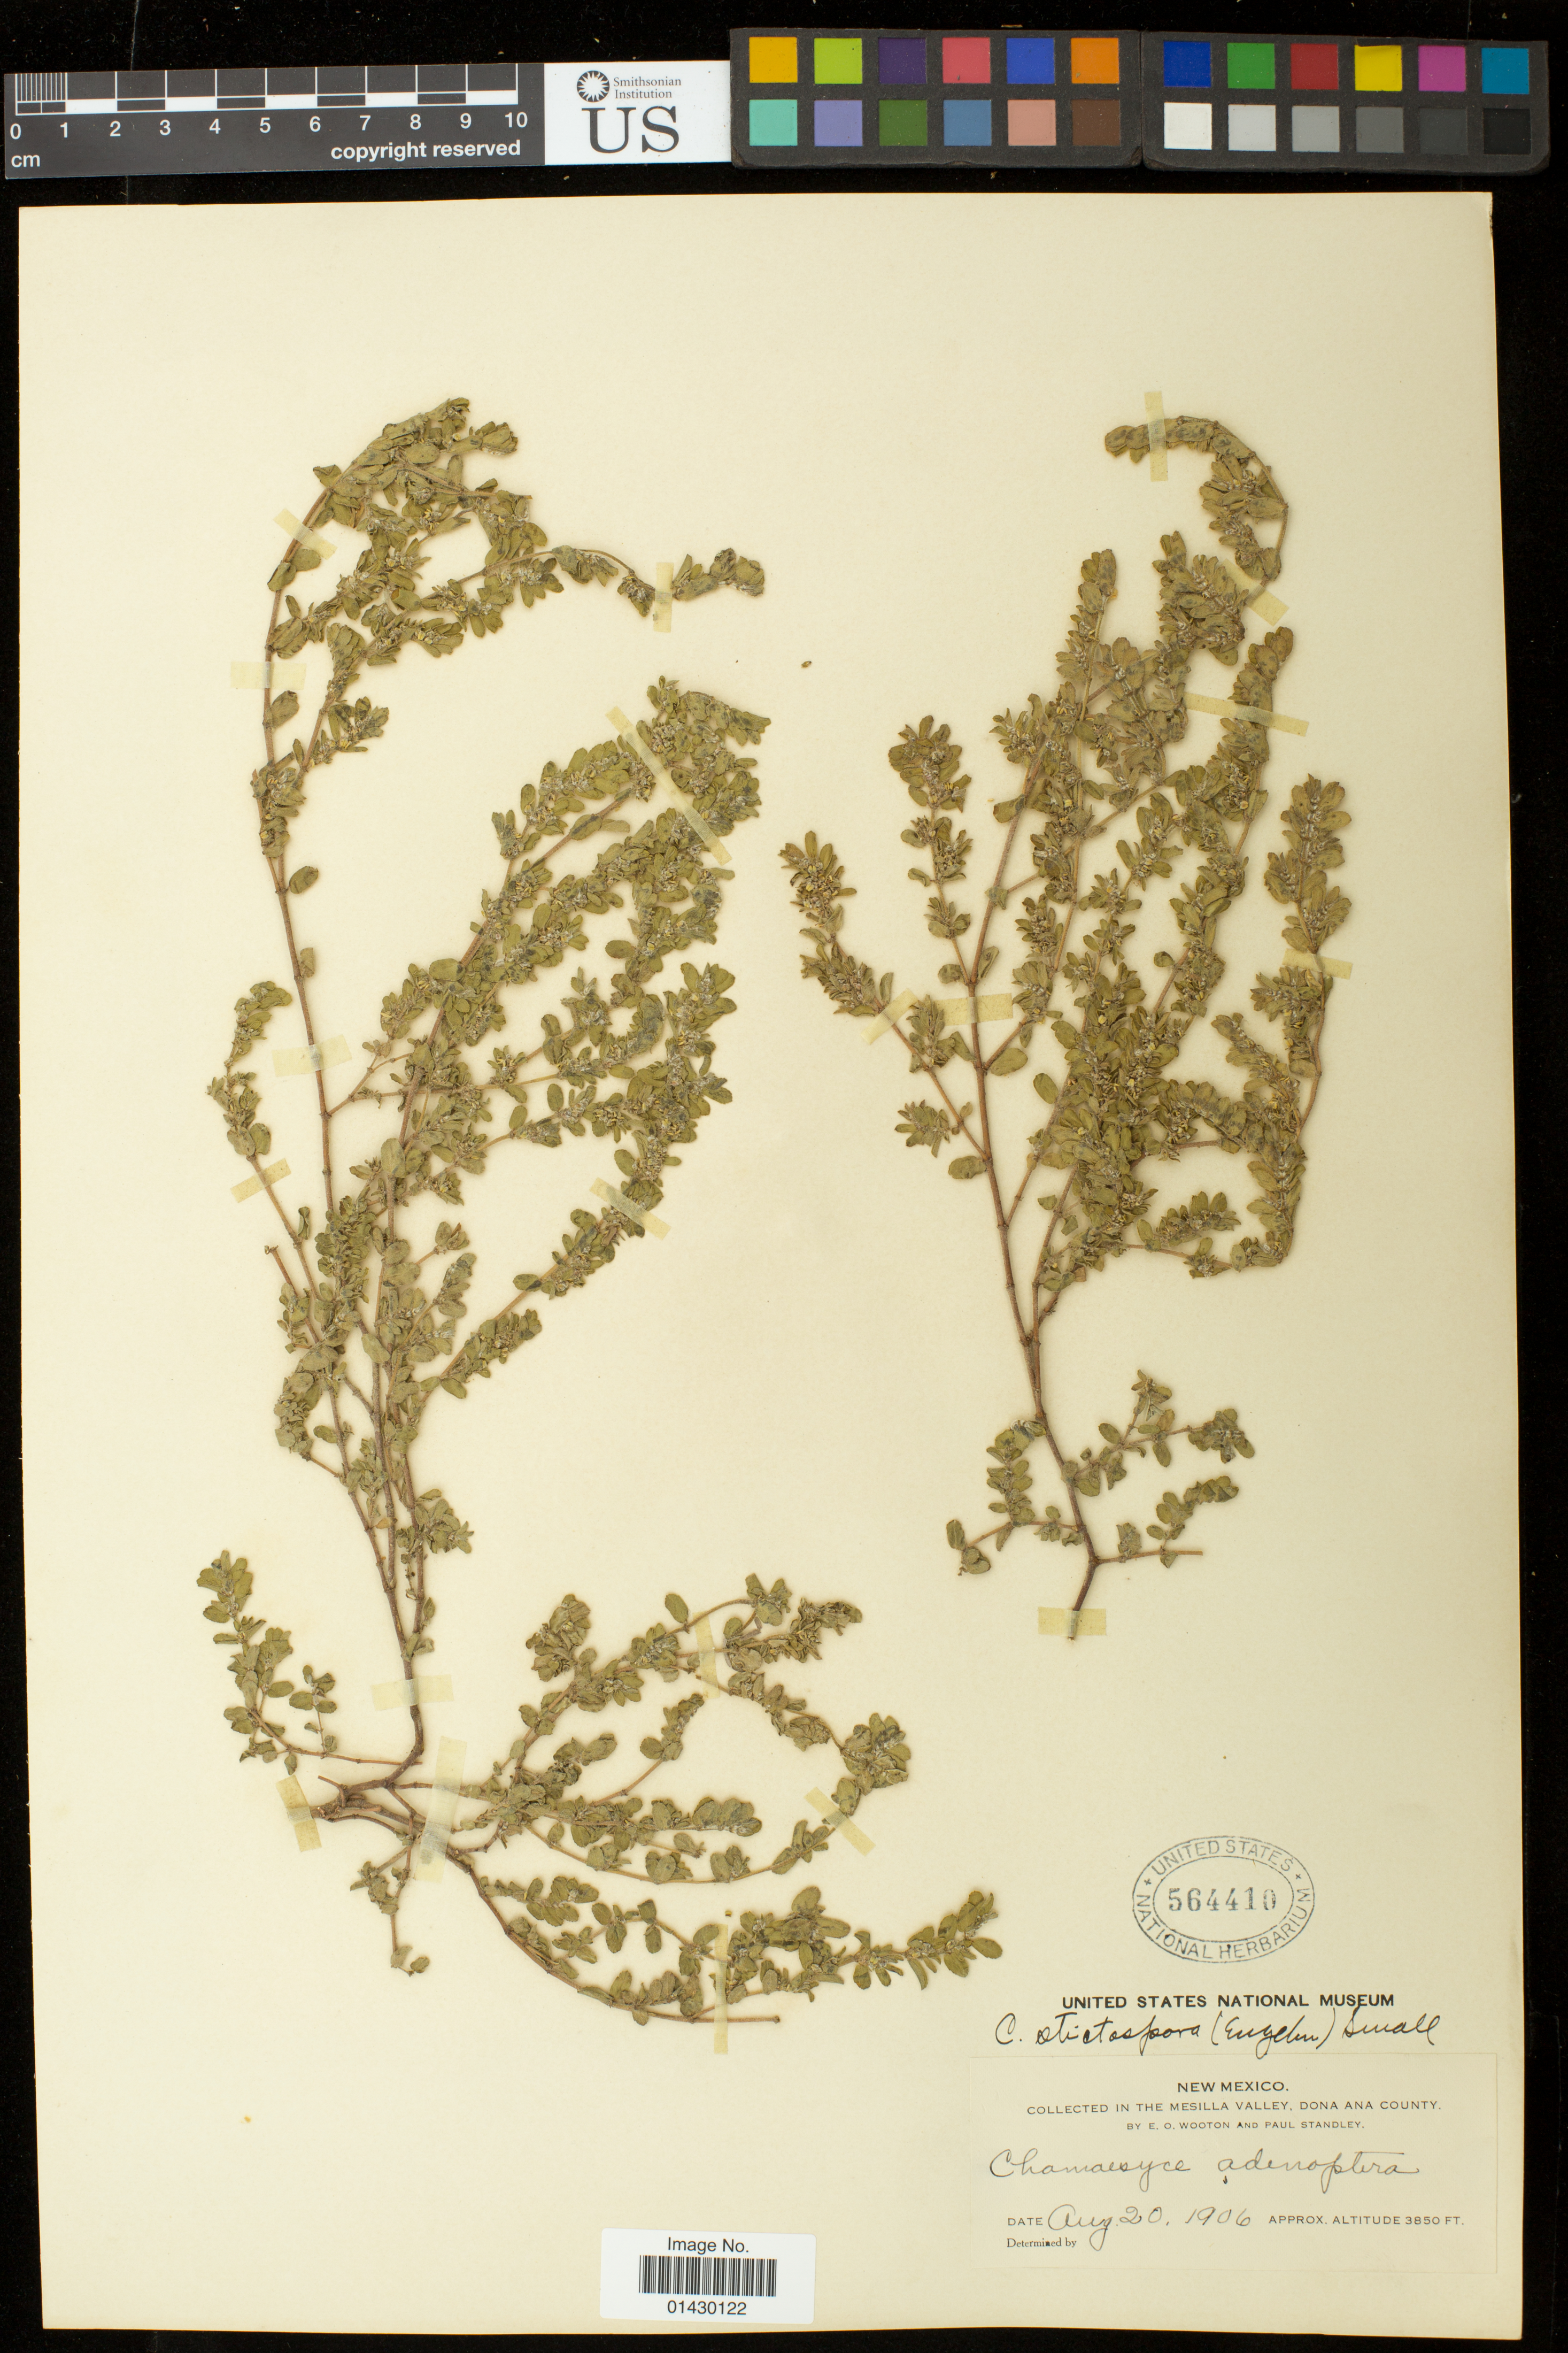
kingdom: Plantae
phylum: Tracheophyta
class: Magnoliopsida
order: Malpighiales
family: Euphorbiaceae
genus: Euphorbia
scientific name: Euphorbia stictospora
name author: Engelm.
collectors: E. O. Wooton & P. C. Standley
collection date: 1906-08-20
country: United States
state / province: New Mexico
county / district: Dona Ana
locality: Collected in the Mesilla Valley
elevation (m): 1173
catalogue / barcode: US 564410